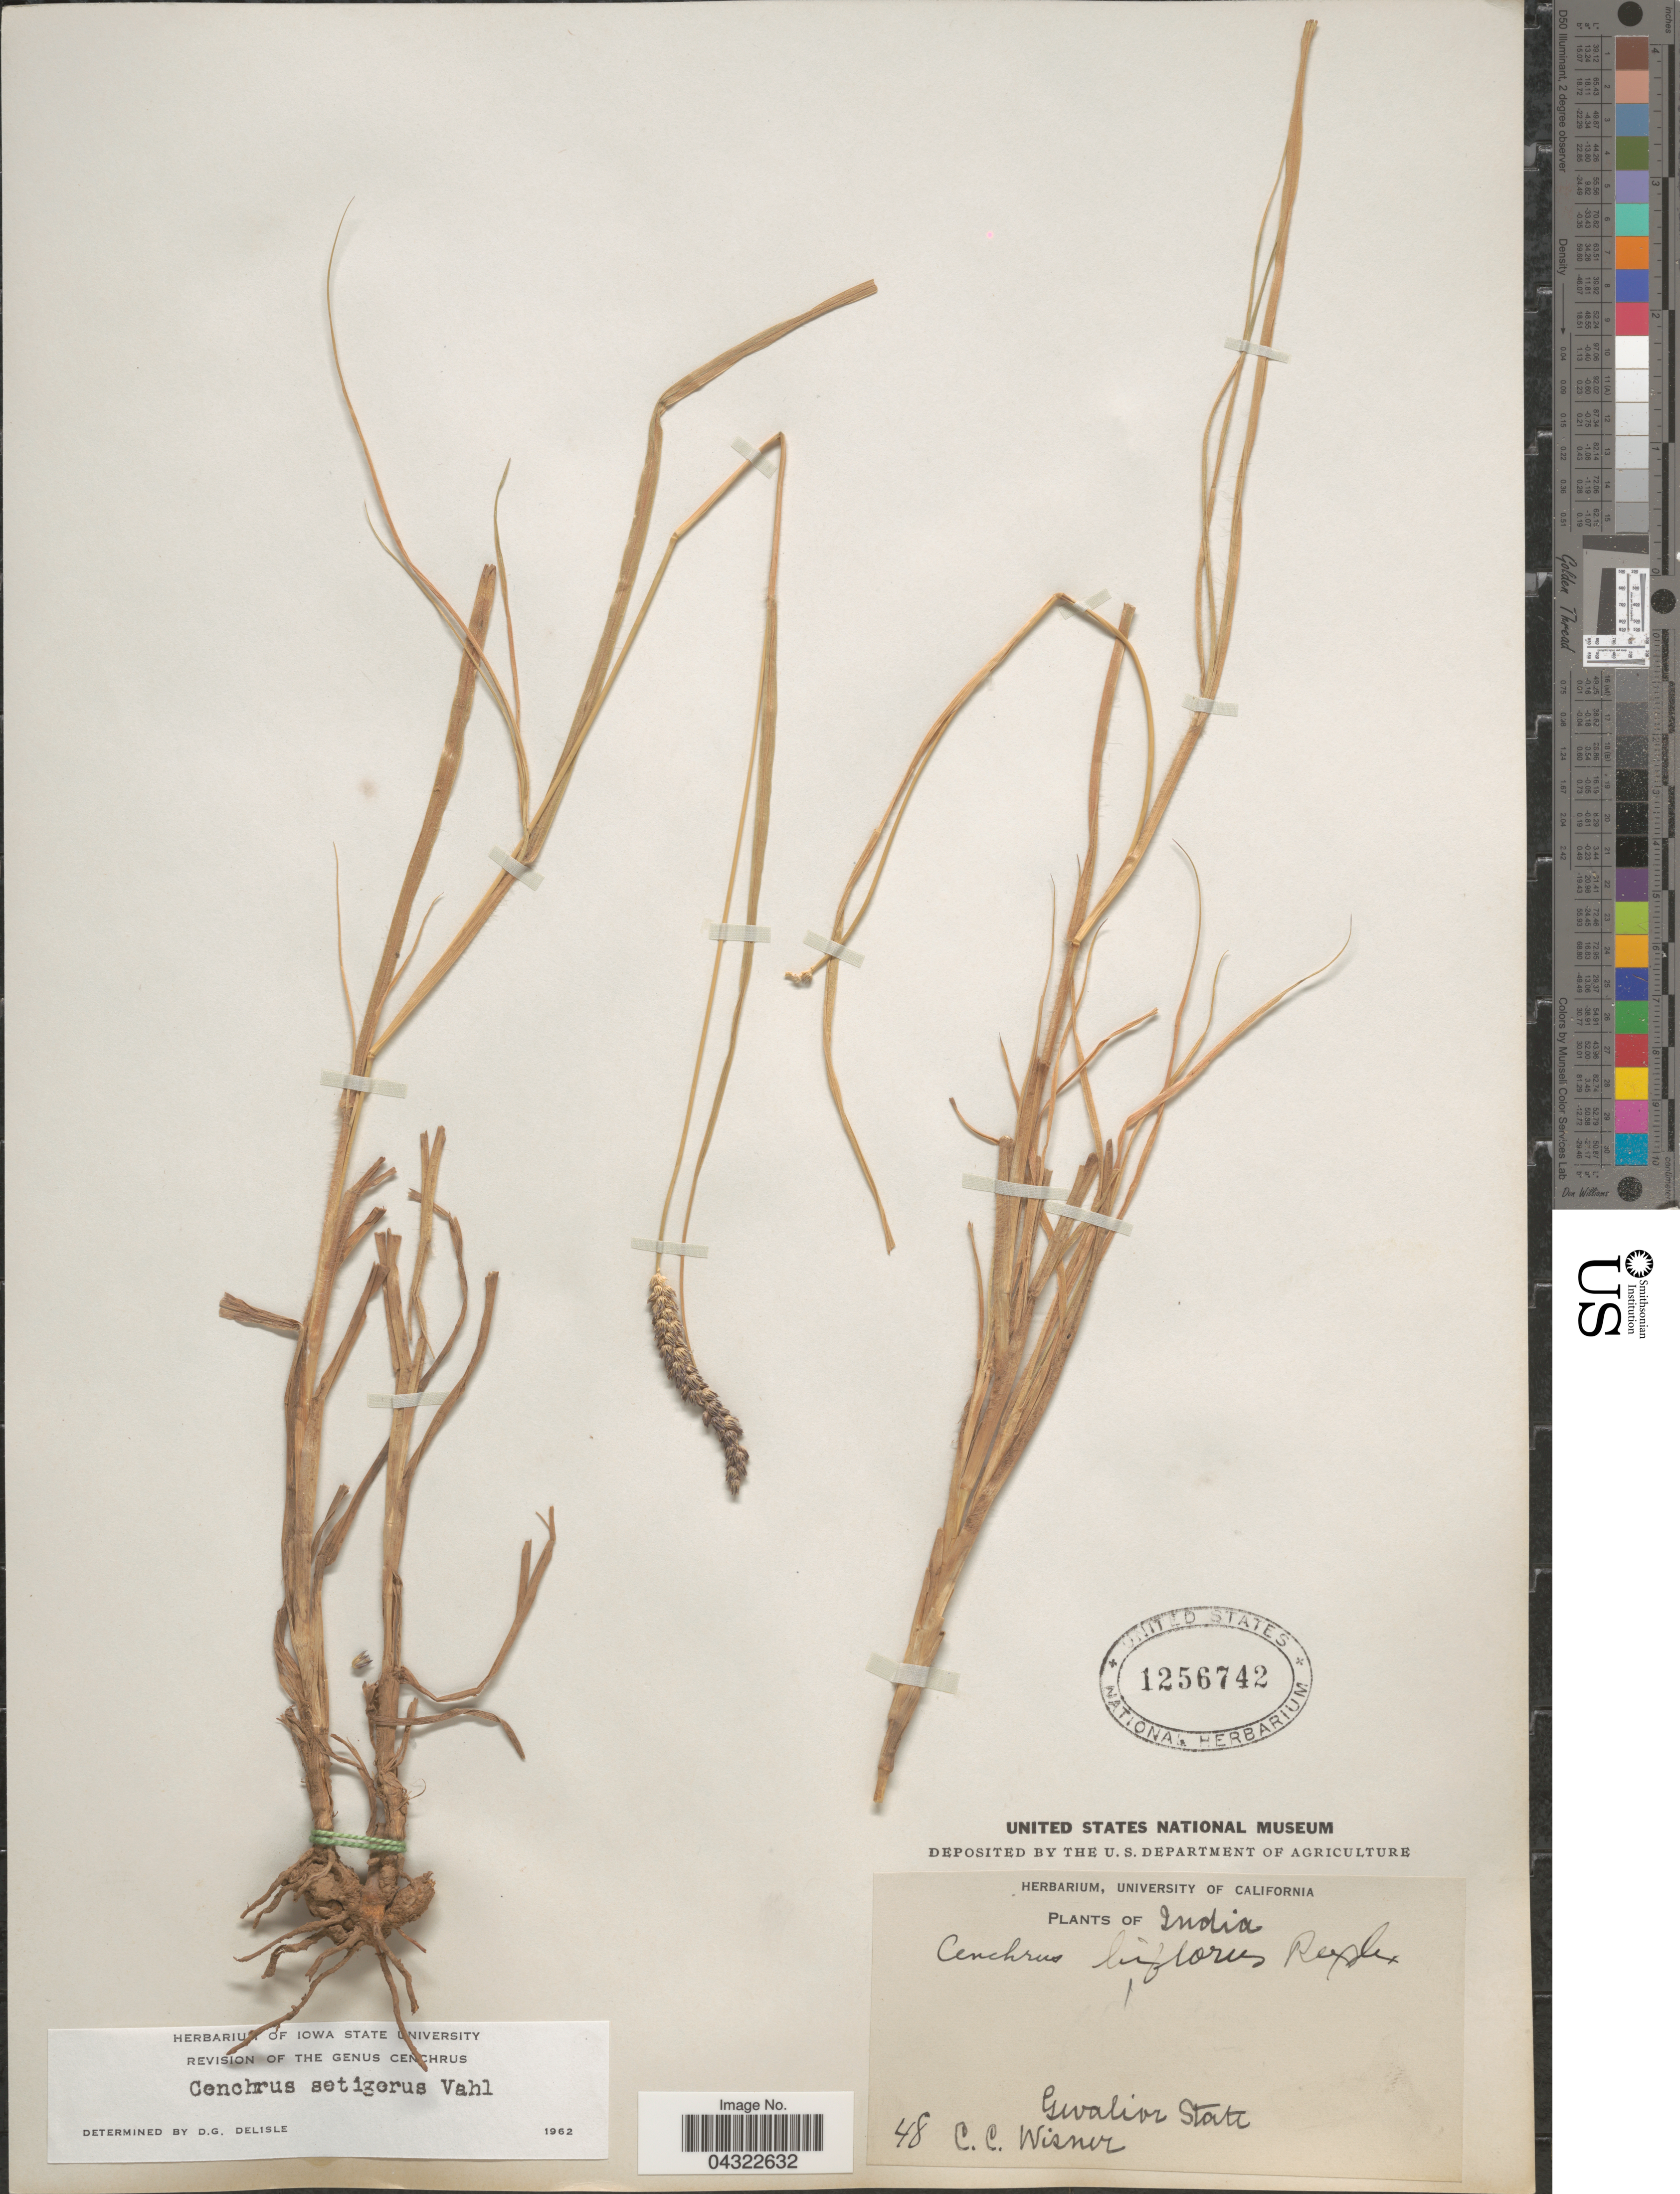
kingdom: Plantae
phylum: Tracheophyta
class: Liliopsida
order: Poales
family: Poaceae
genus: Cenchrus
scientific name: Cenchrus setiger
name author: Vahl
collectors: C. Wisner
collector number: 48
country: India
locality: Gwalior State.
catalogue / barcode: US 1256742